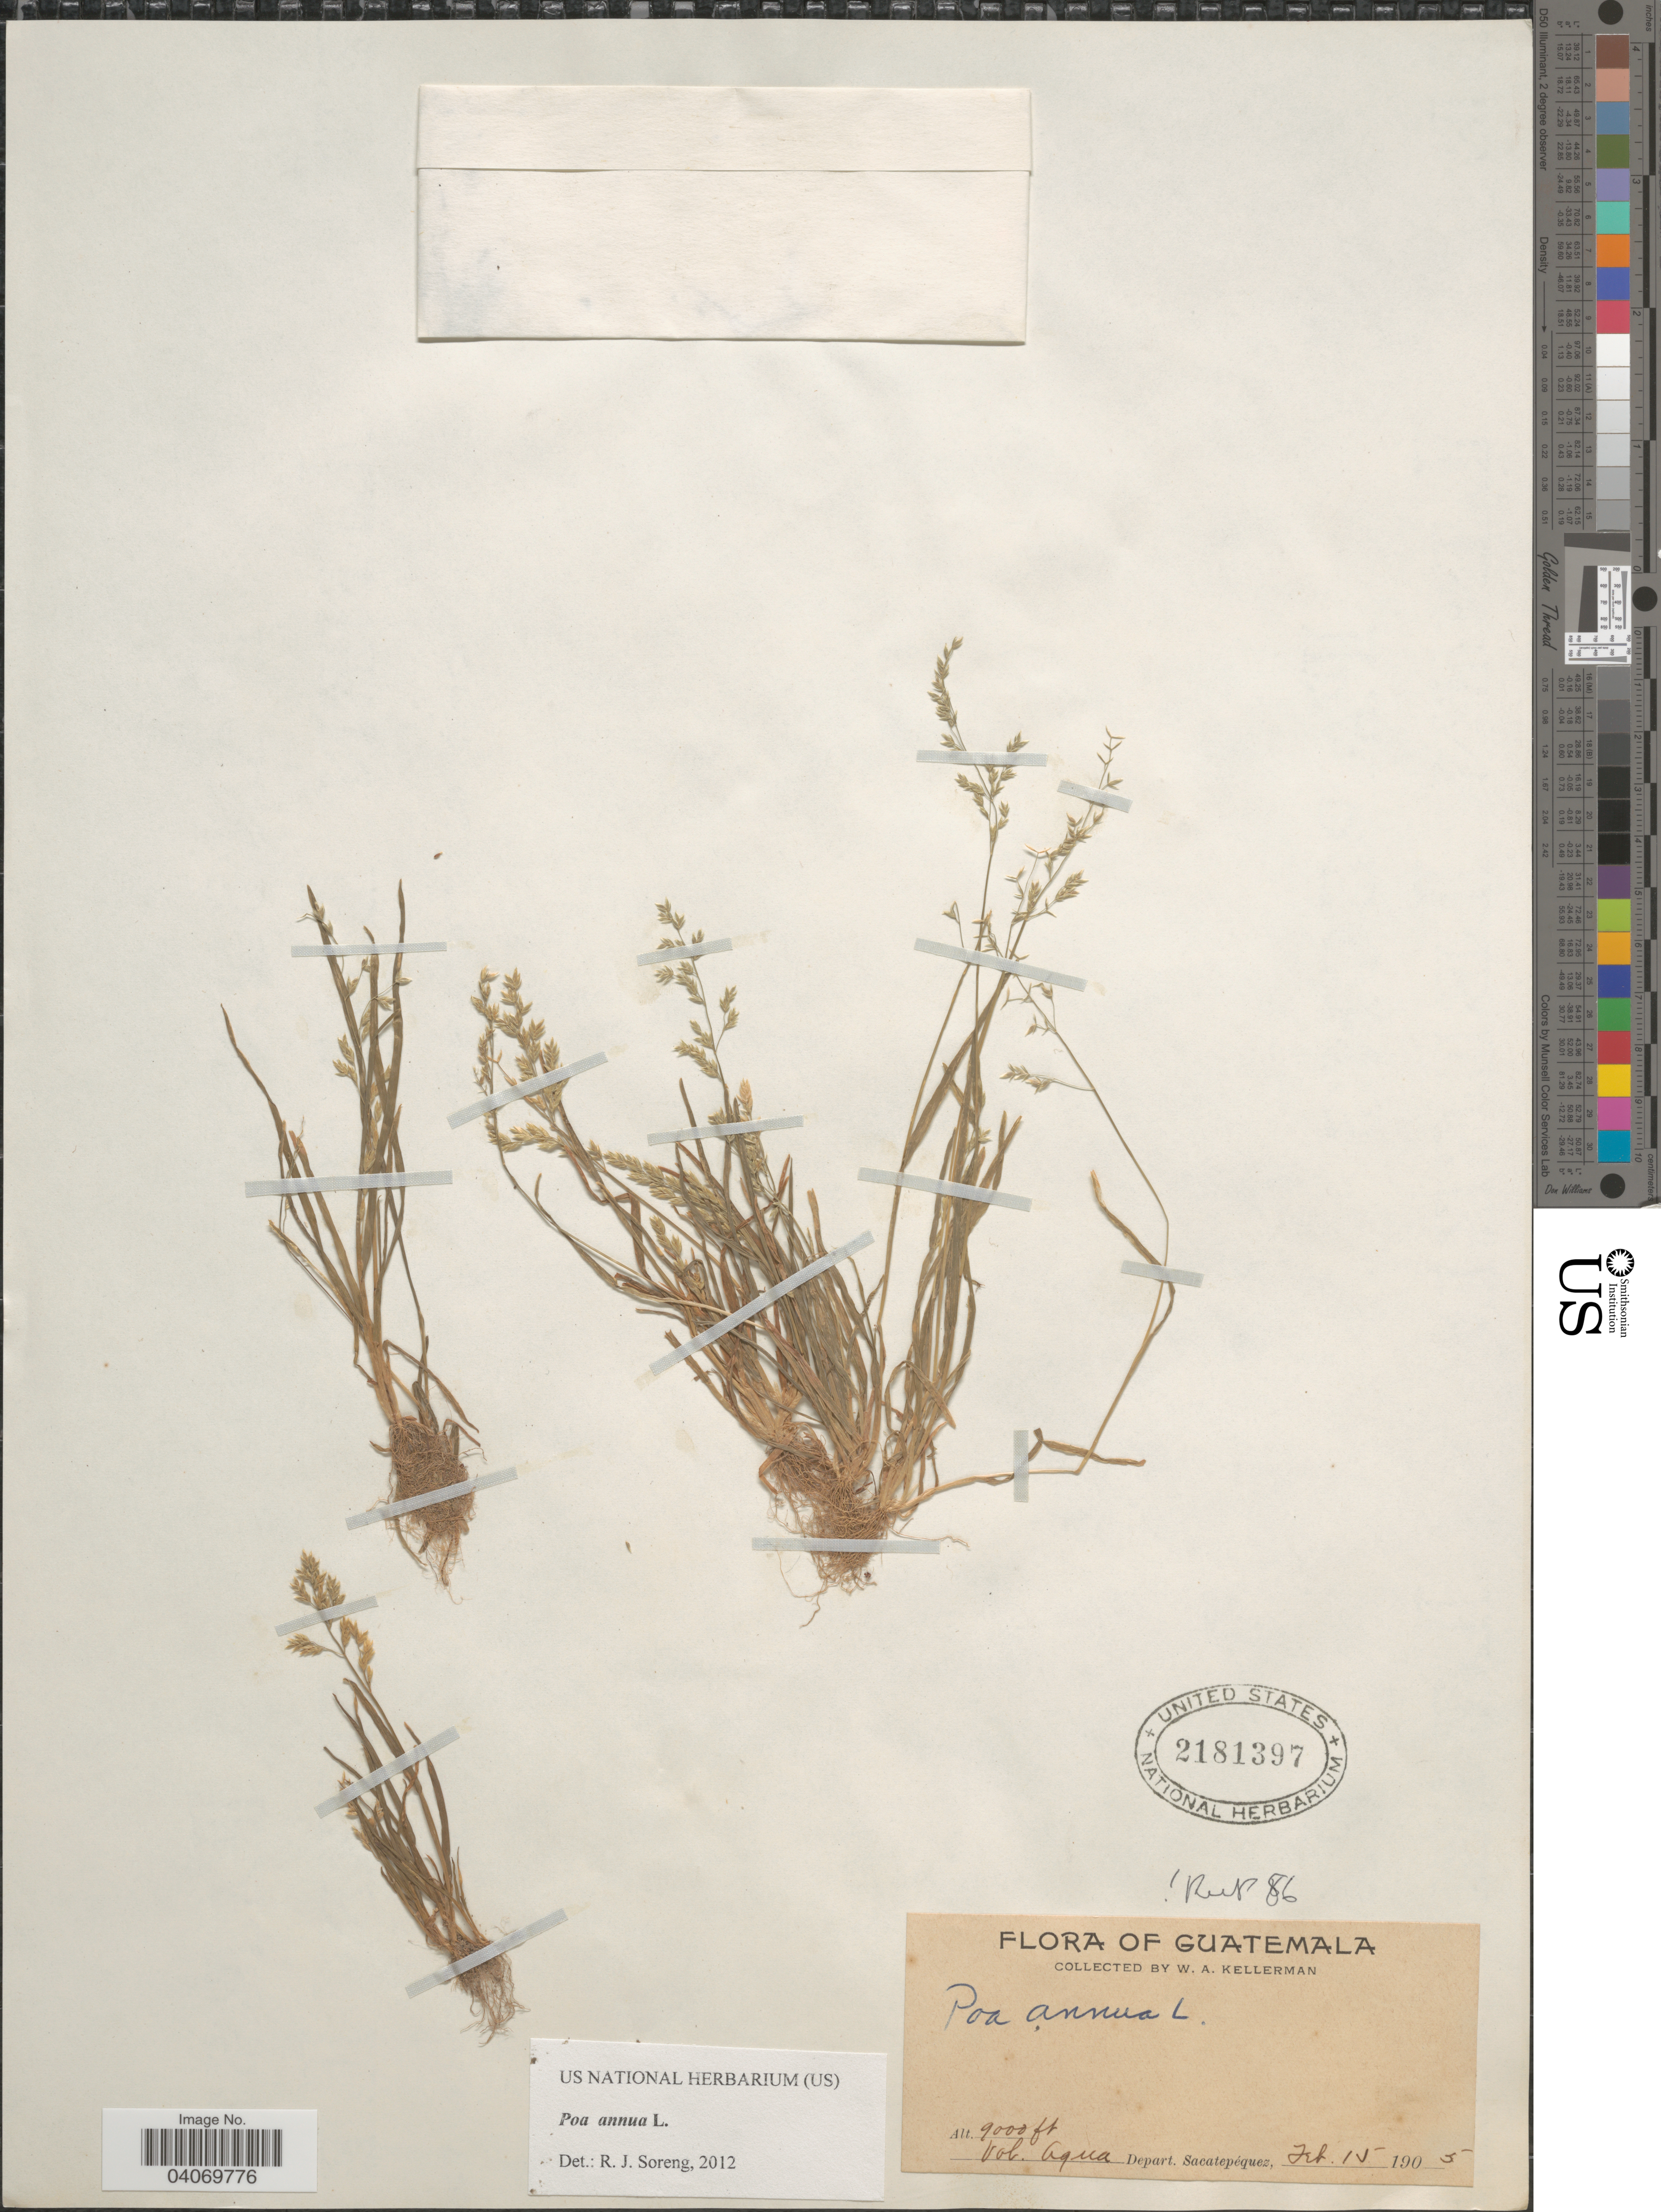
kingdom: Plantae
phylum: Tracheophyta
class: Liliopsida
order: Poales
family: Poaceae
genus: Poa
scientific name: Poa annua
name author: L.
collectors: W. Kellerman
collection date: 1905-02-15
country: Guatemala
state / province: Sacatepequez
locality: Vol. Aqua. Depart. Sacatepéquez.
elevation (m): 2743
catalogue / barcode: US 2181397